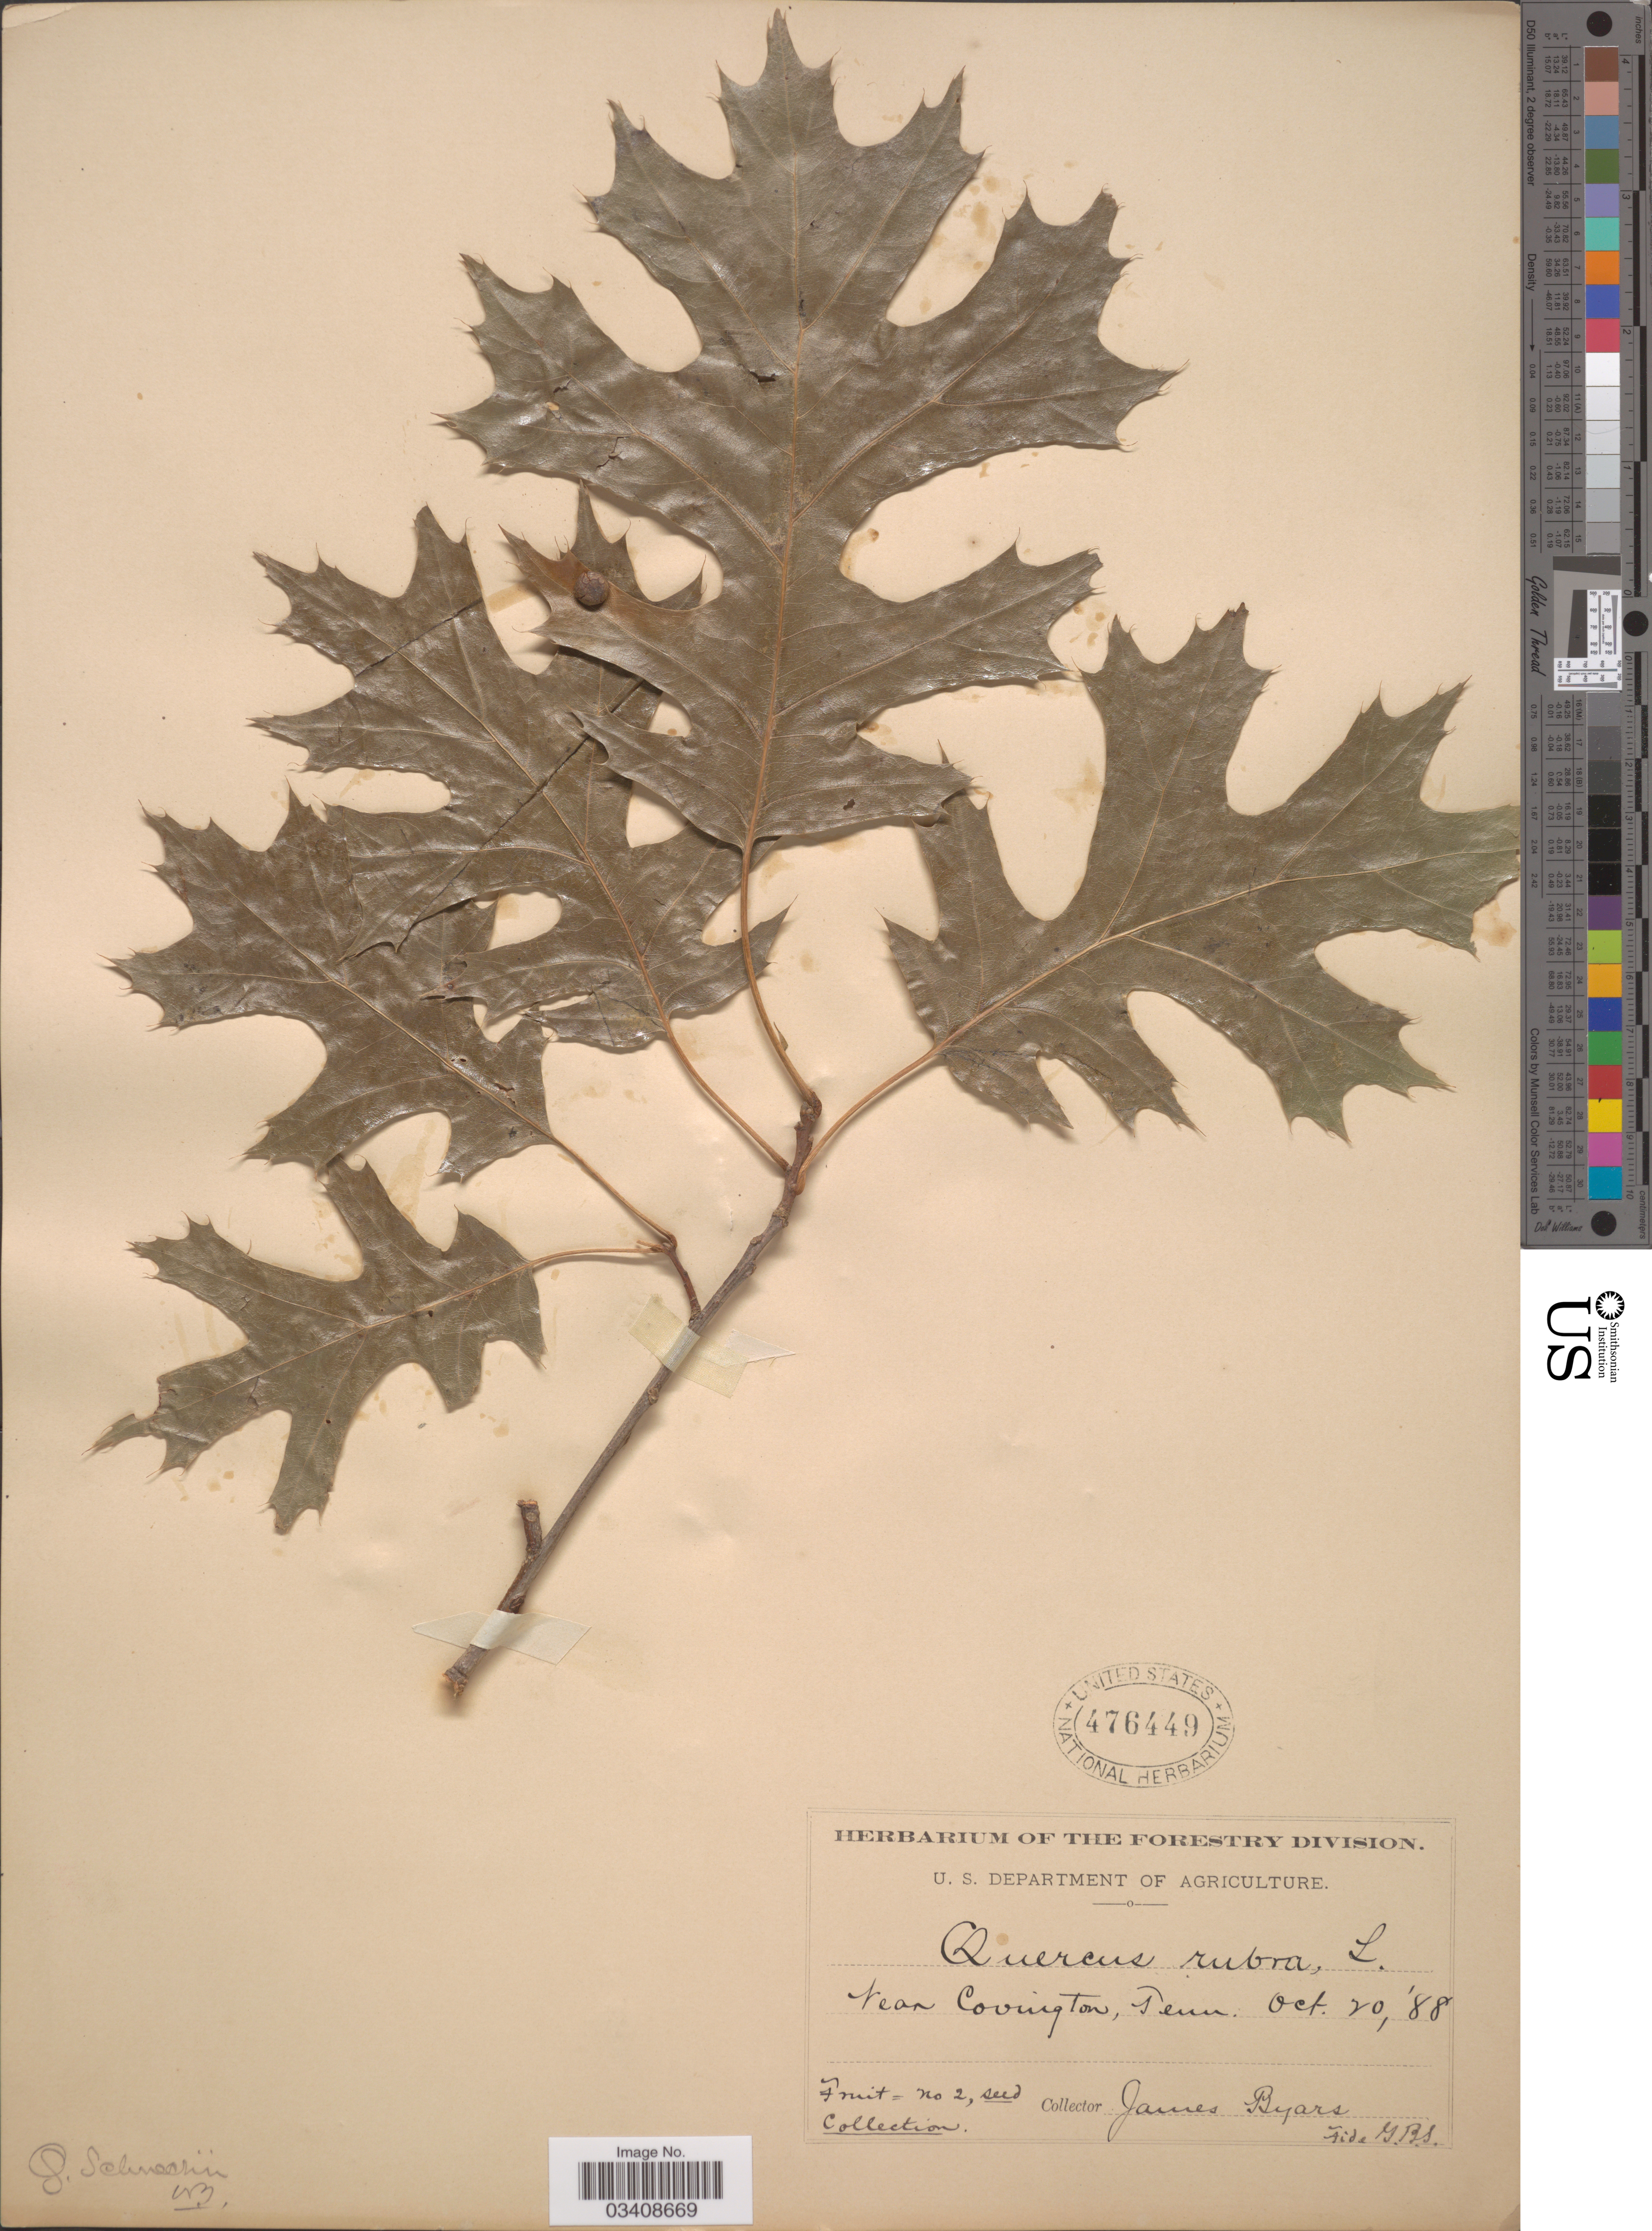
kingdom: Plantae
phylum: Tracheophyta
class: Magnoliopsida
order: Fagales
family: Fagaceae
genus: Quercus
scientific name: Quercus shumardii var. schneckii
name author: (Britton) Sarg.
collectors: J. Byars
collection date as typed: Transcribed d/m/y: 20/10/88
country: United States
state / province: Tennessee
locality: Near Covington.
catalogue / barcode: US 476449